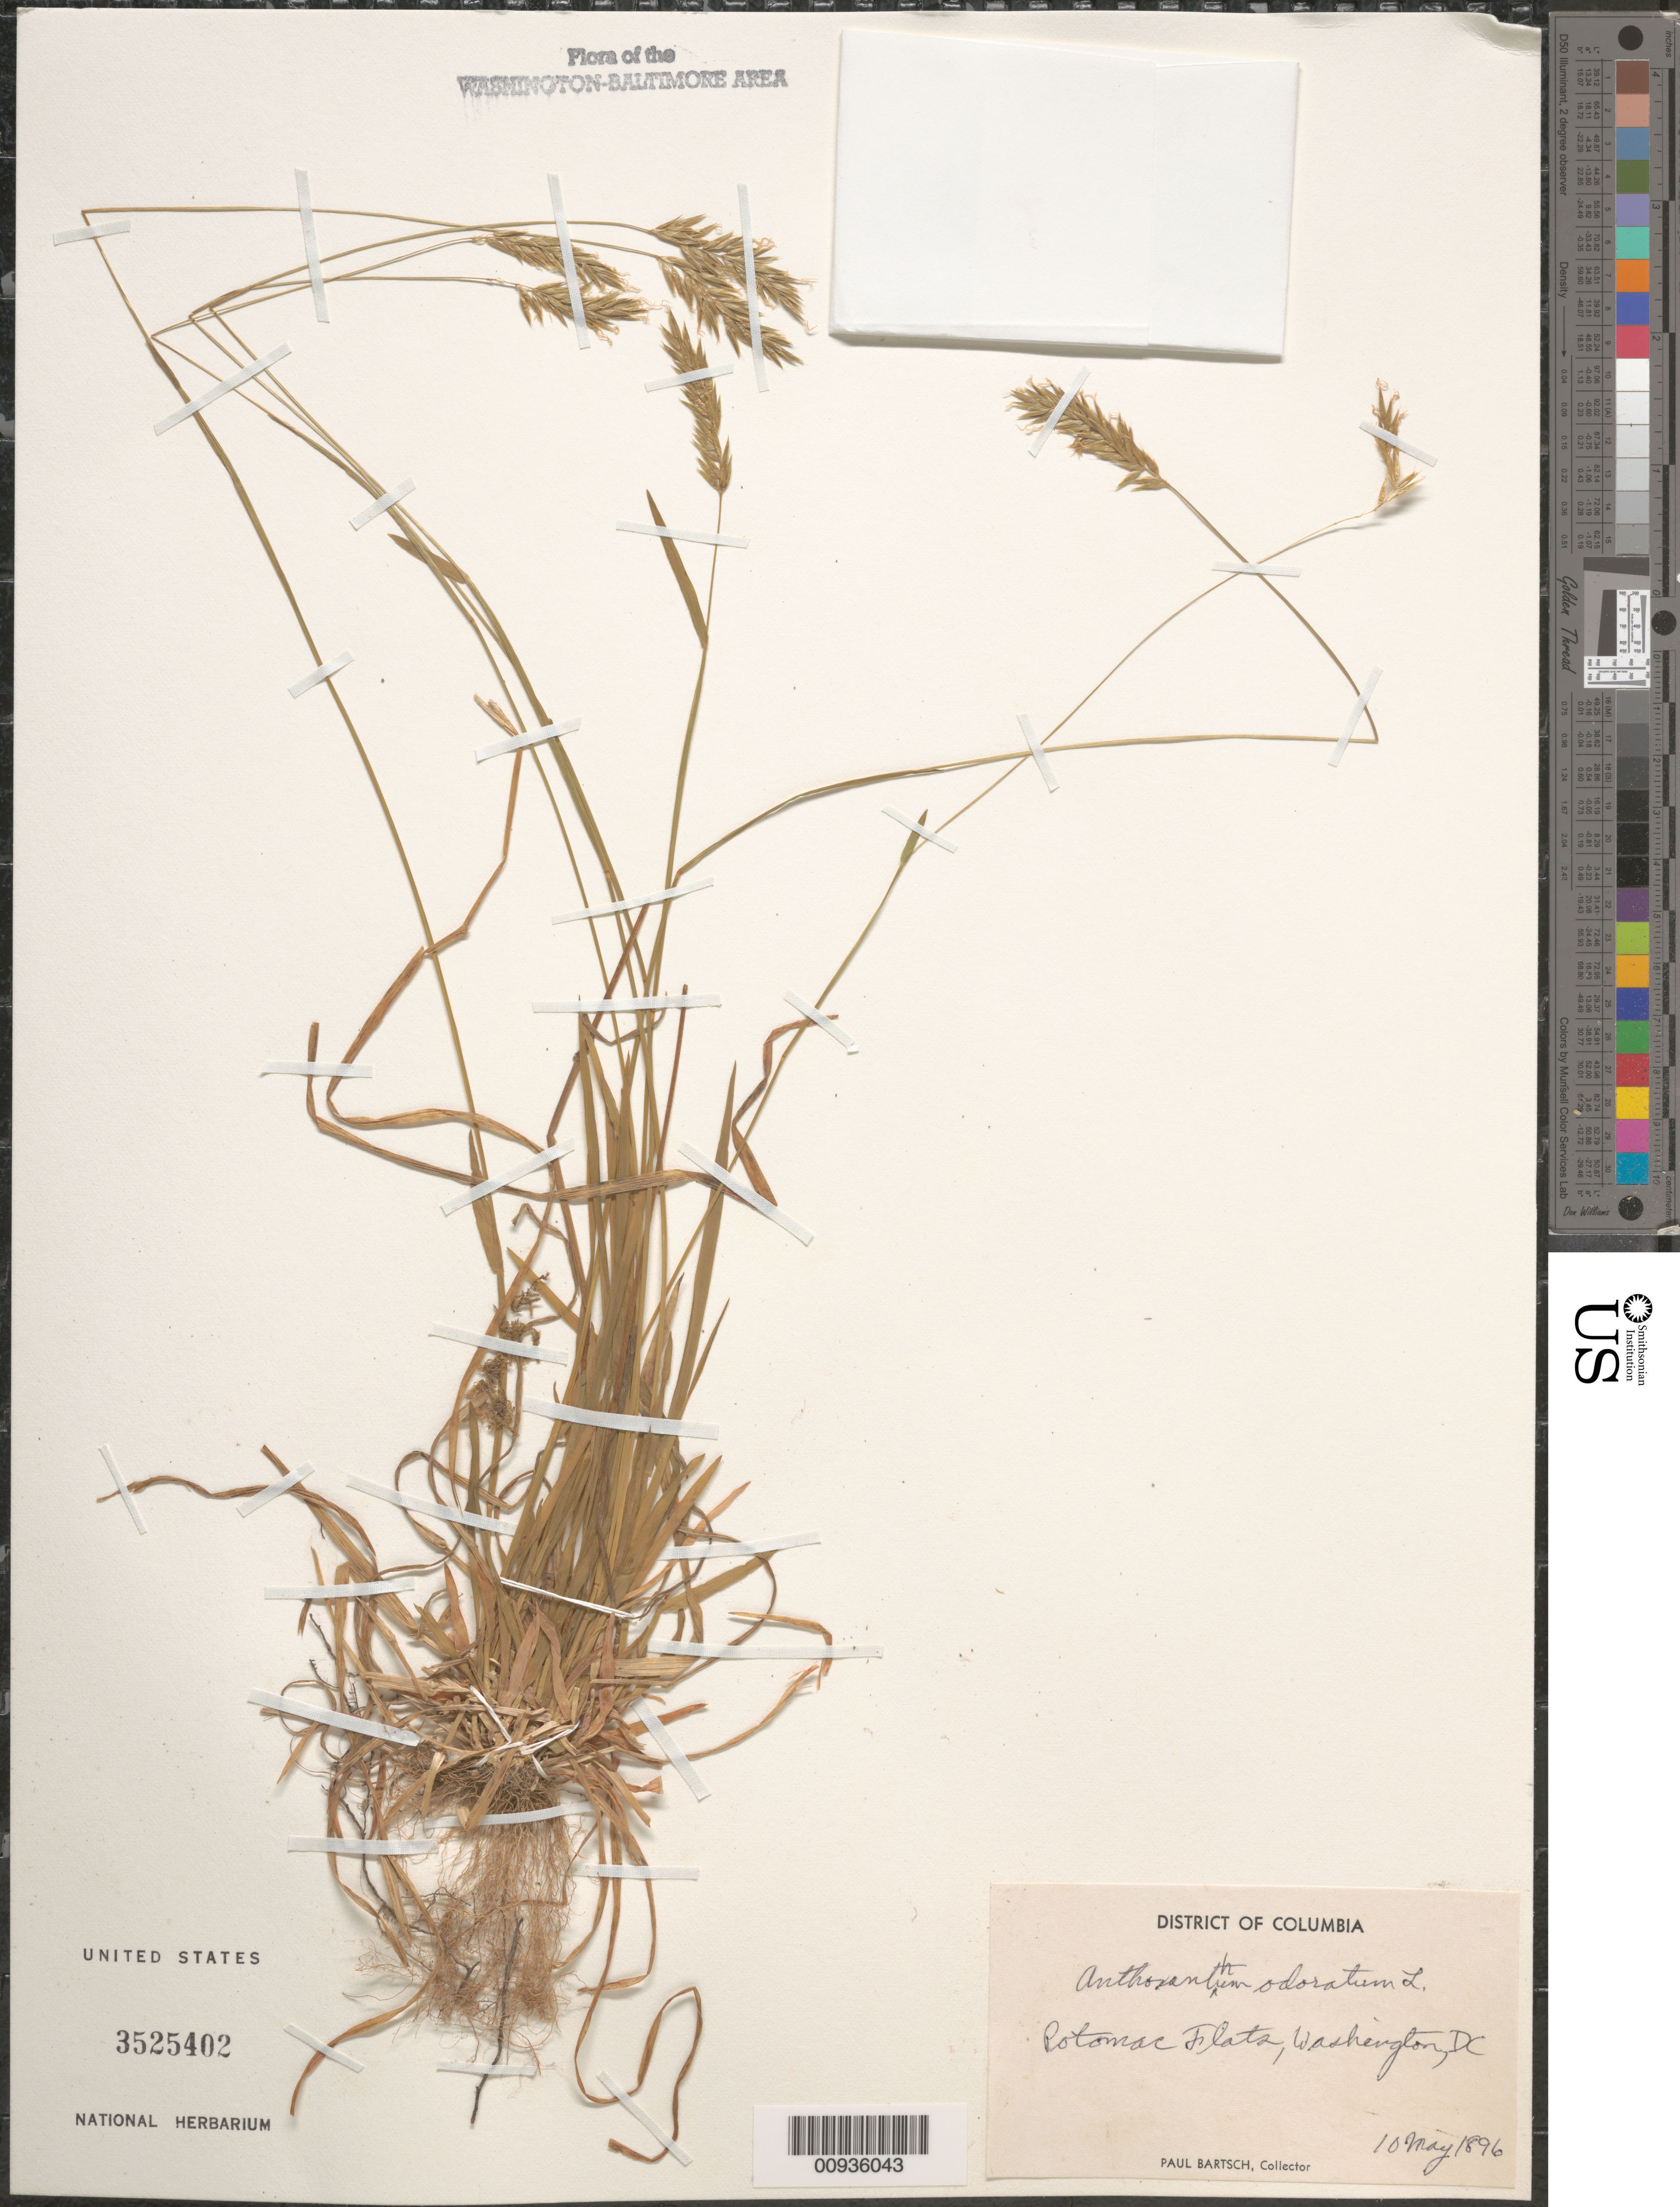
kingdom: Plantae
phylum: Tracheophyta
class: Liliopsida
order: Poales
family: Poaceae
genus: Anthoxanthum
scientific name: Anthoxanthum odoratum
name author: L.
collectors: P. Bartsch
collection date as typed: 10 May 1896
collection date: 1896-05-10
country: United States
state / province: District of Columbia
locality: Potomac Flats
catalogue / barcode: US 3525402